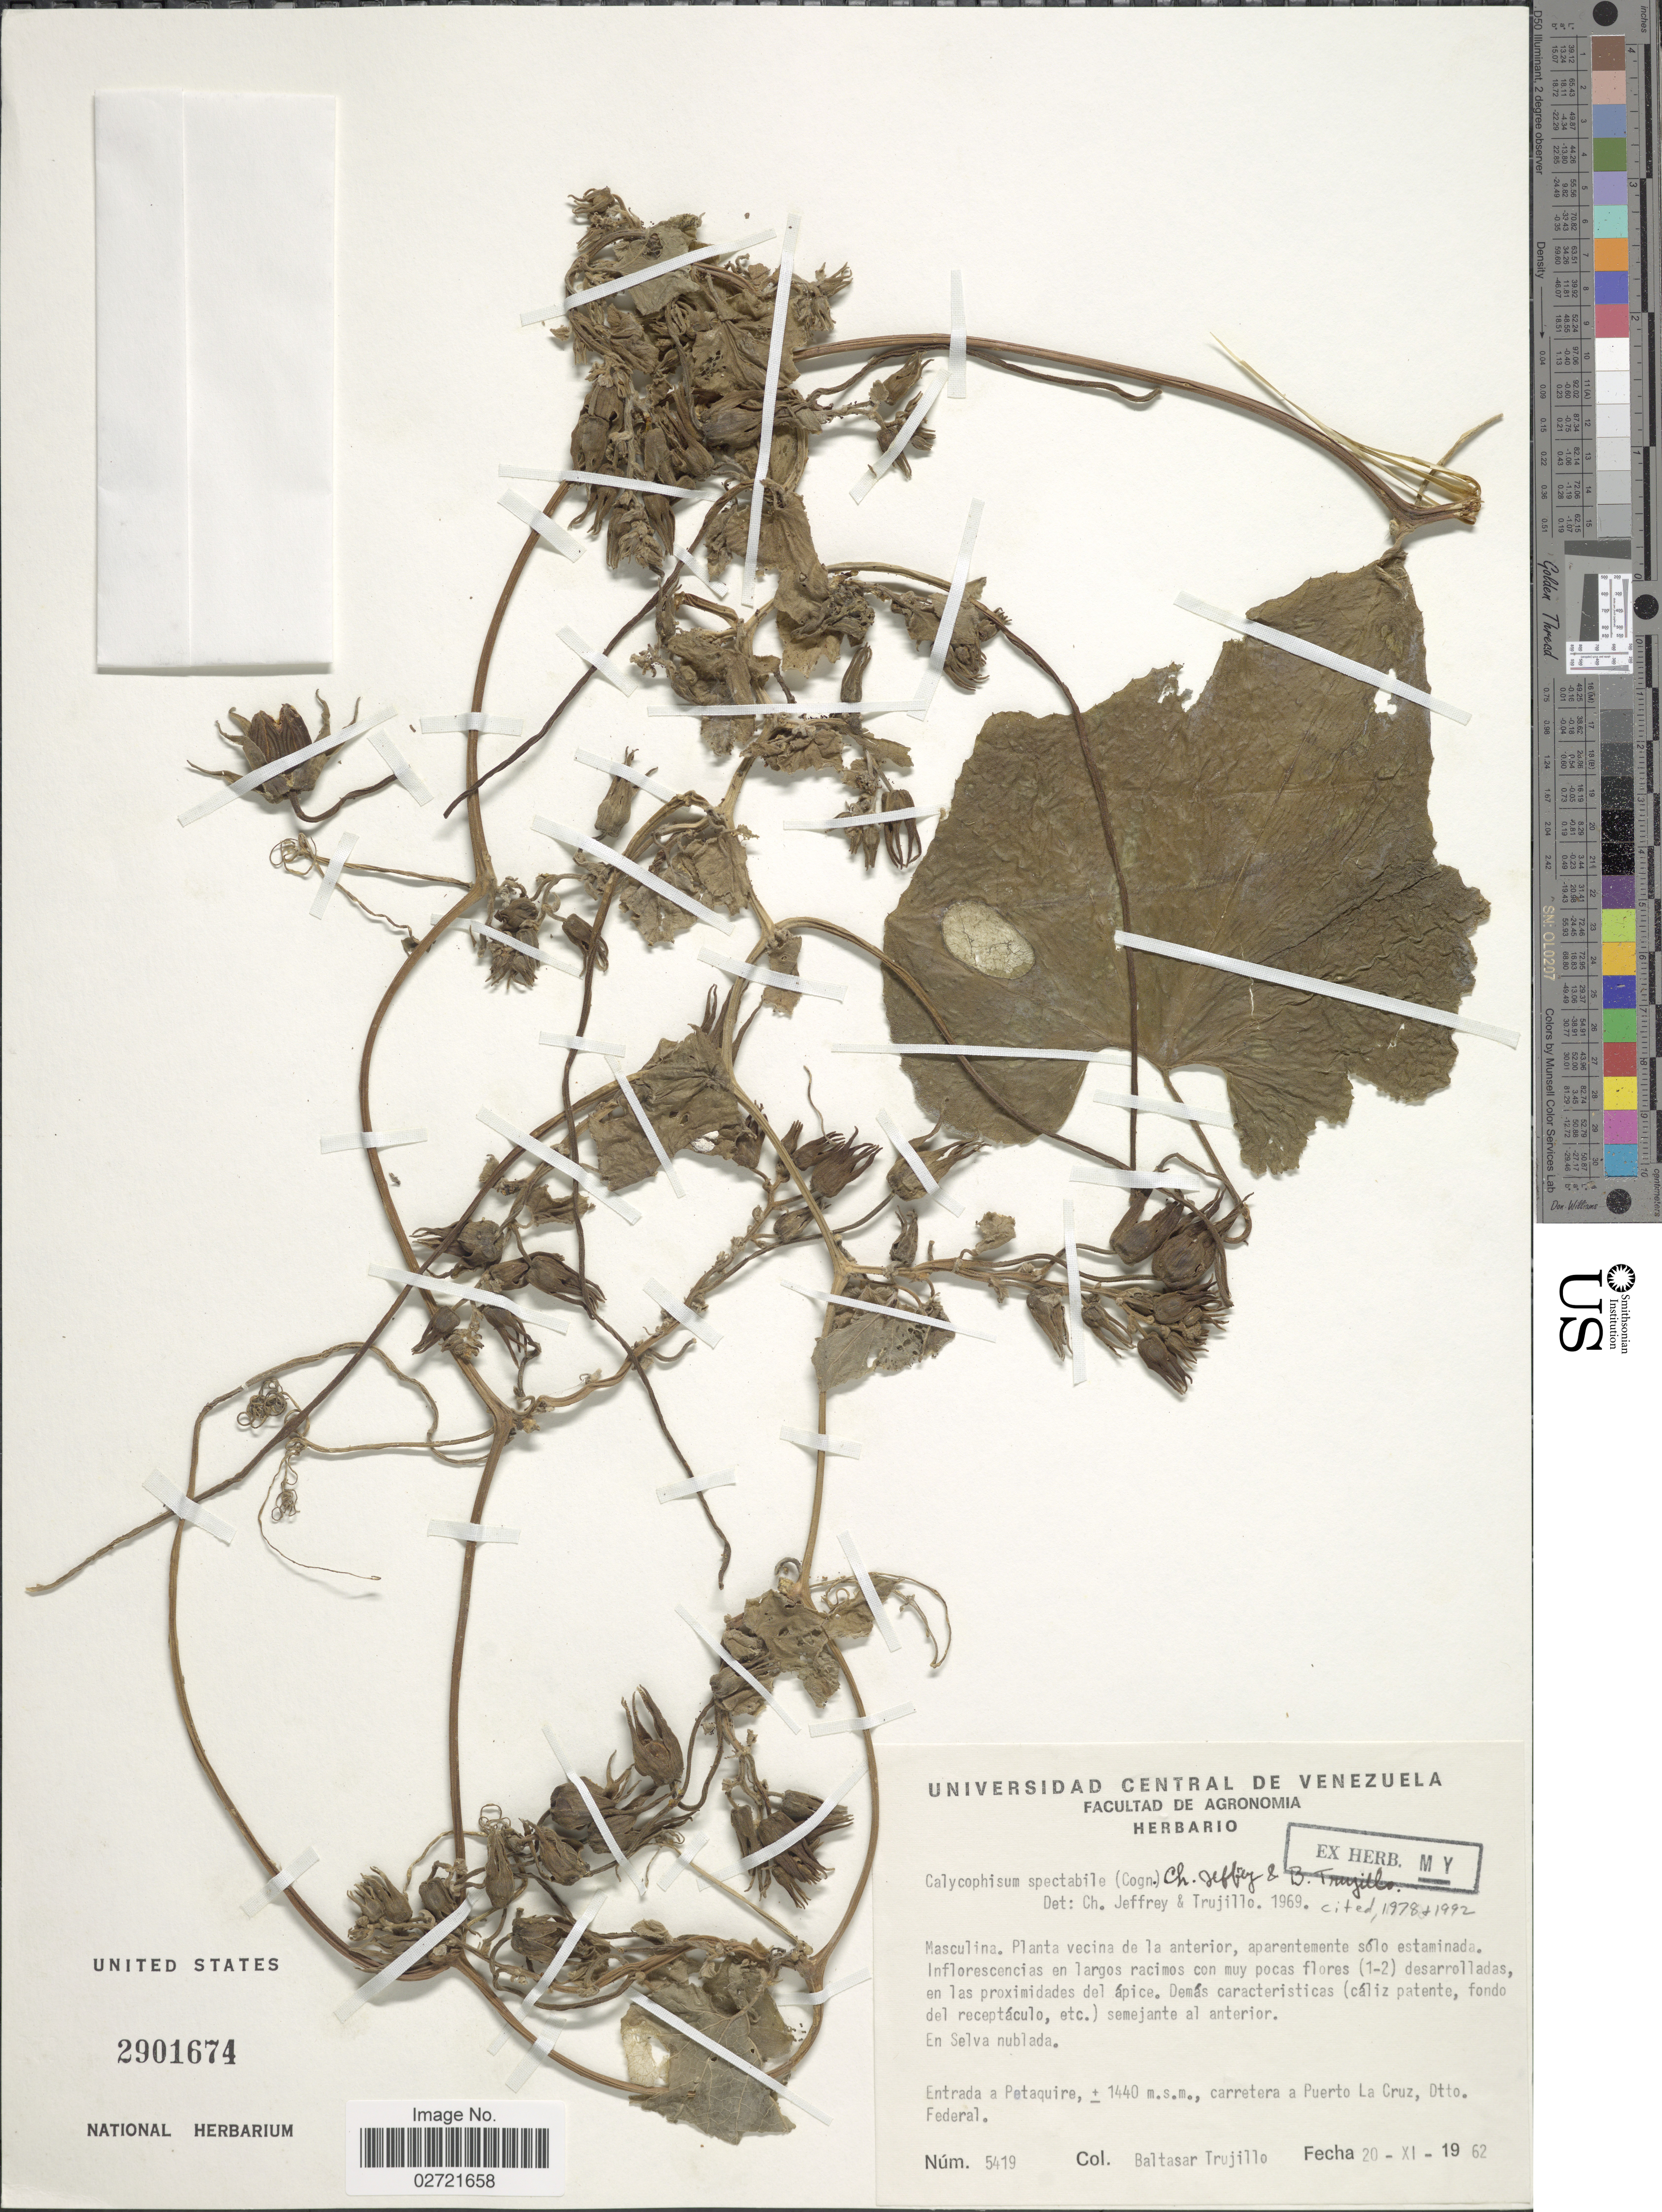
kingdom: Plantae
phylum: Tracheophyta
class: Magnoliopsida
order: Cucurbitales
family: Cucurbitaceae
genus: Calycophysum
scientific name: Calycophysum spectabile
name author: (Cogn.) C. Jeffrey & Trujillo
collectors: B. Trujillo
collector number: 5419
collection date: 1962-11-20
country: Venezuela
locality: Entrada a Petaquire, carretera a Puerto La Cruz., Dtto. Federal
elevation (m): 1440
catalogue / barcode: US 2901674